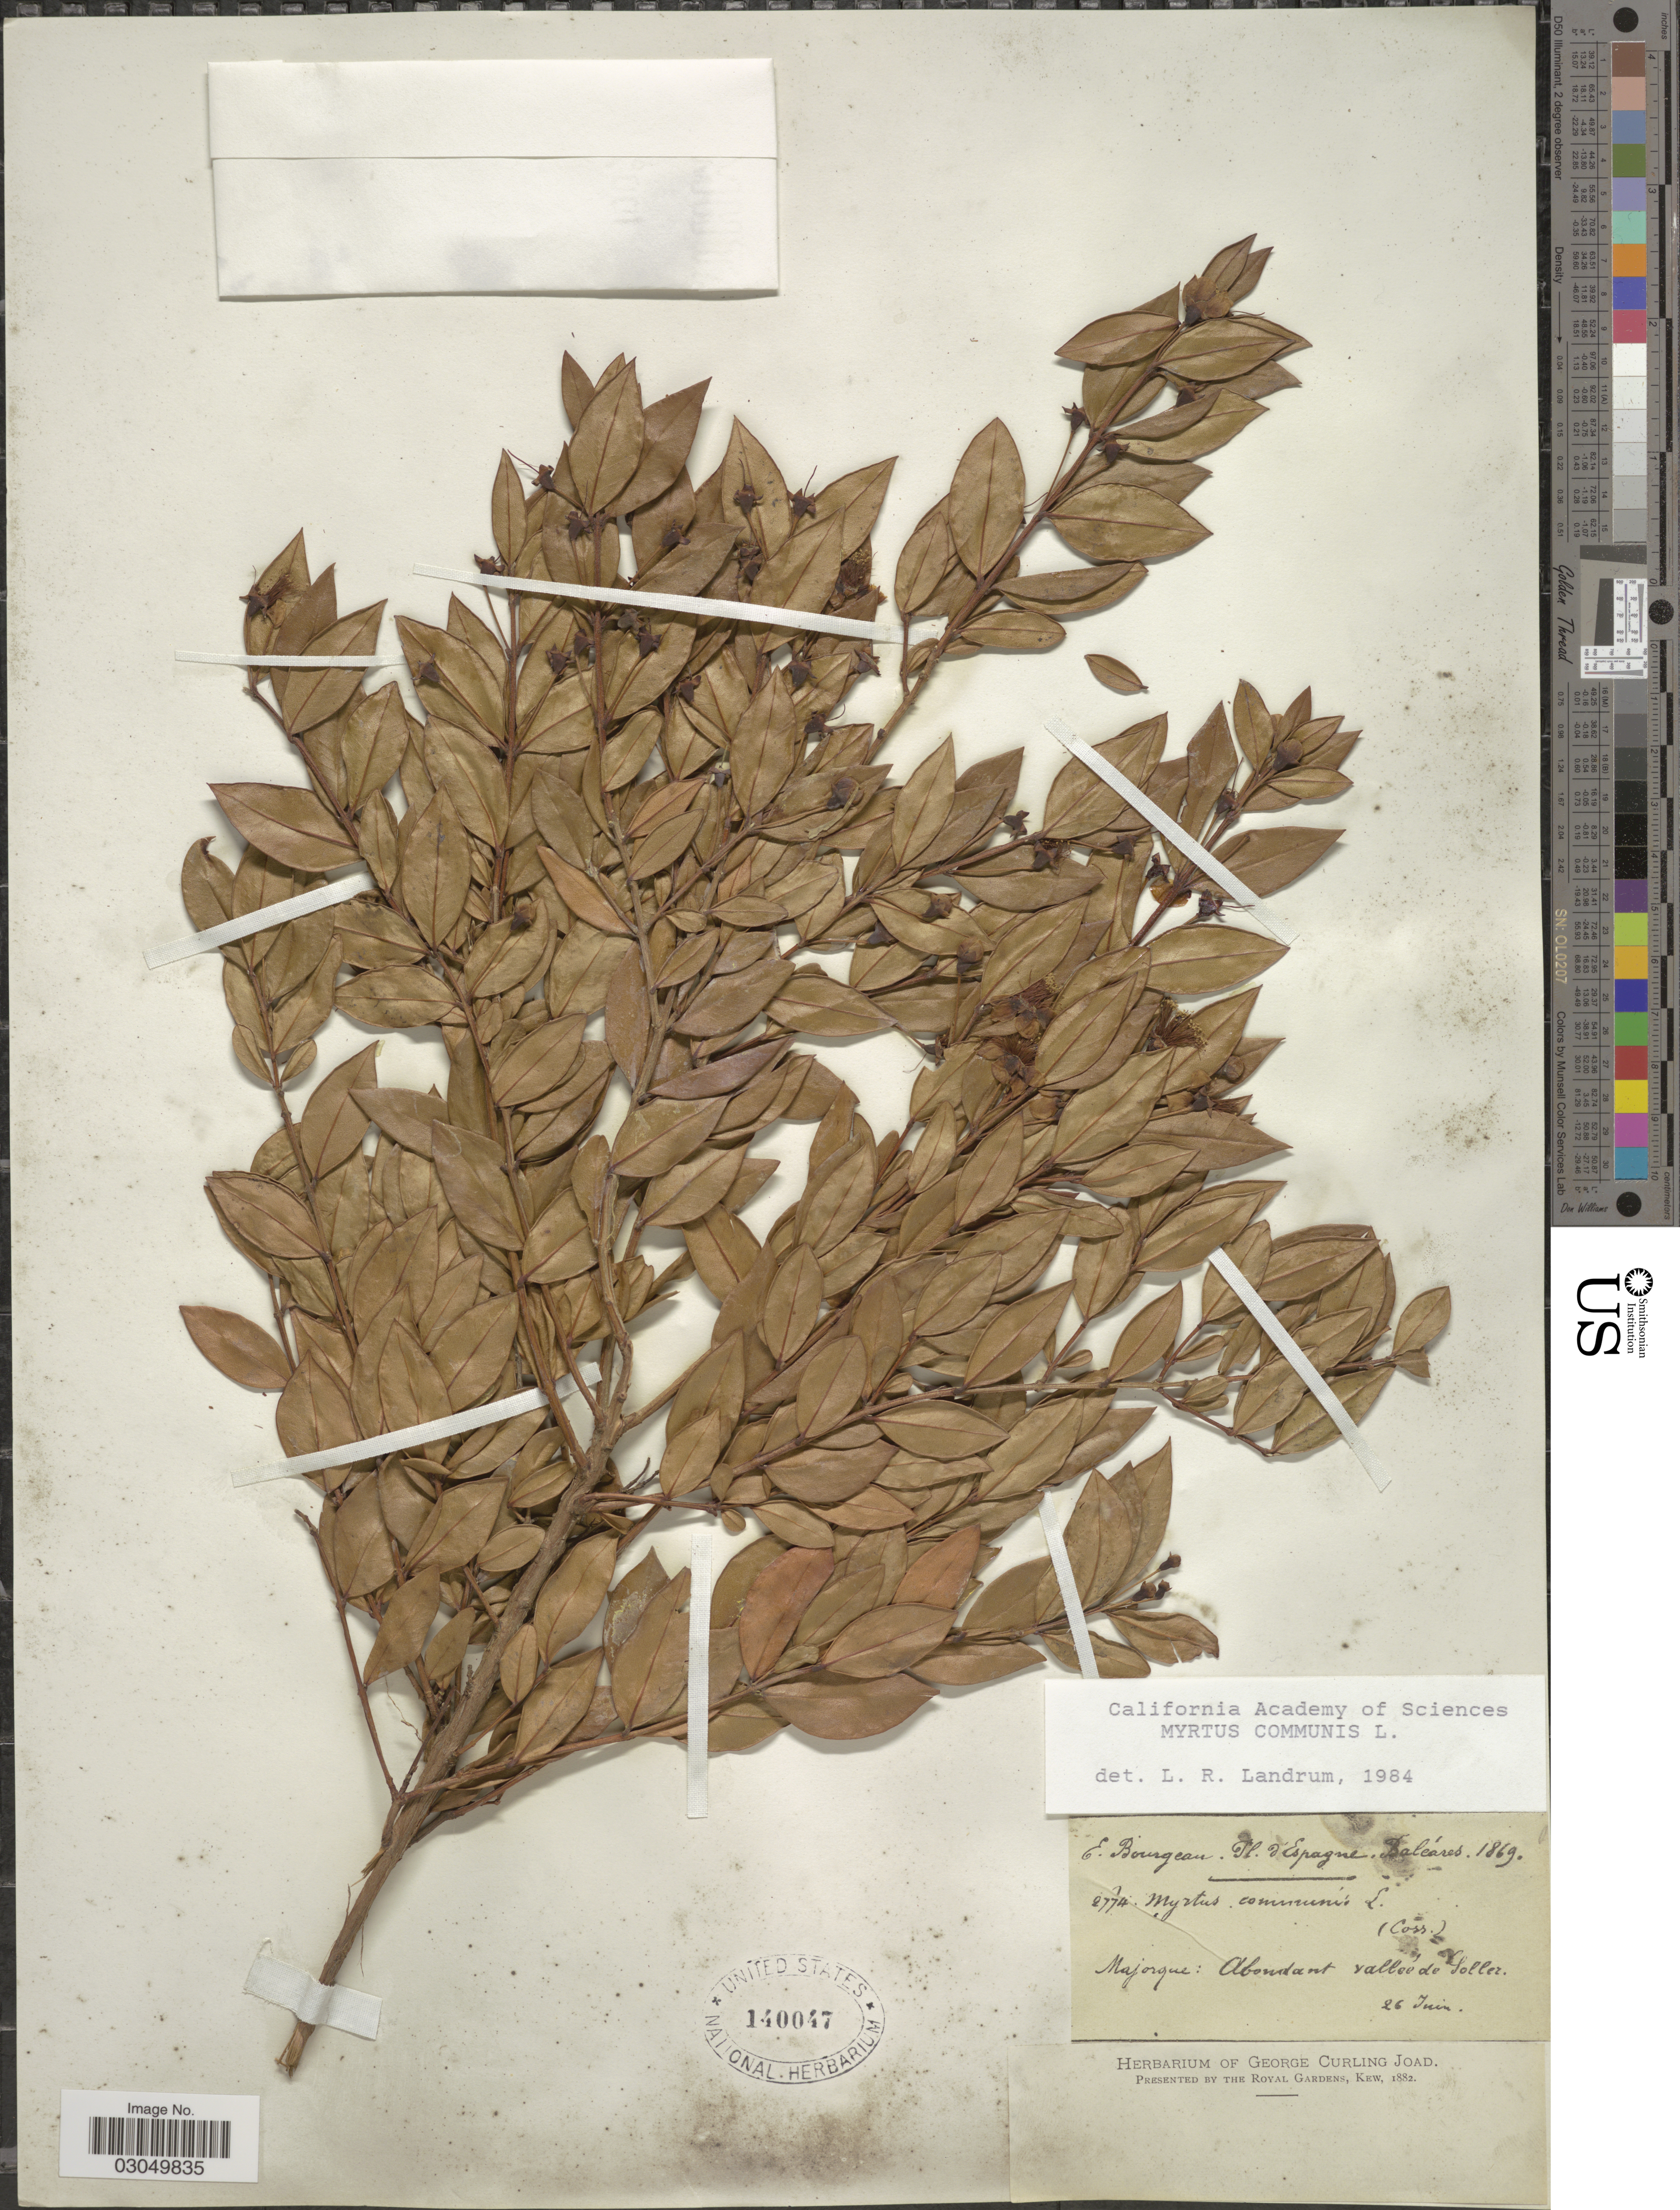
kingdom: Plantae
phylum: Tracheophyta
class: Magnoliopsida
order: Myrtales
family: Myrtaceae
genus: Myrtus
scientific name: Myrtus communis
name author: L.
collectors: E. Bourgeau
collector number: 2774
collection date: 1869-06-26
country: Spain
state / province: Islas Baleares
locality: Majorque: Abondant vallée de Goller.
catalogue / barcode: US 140047